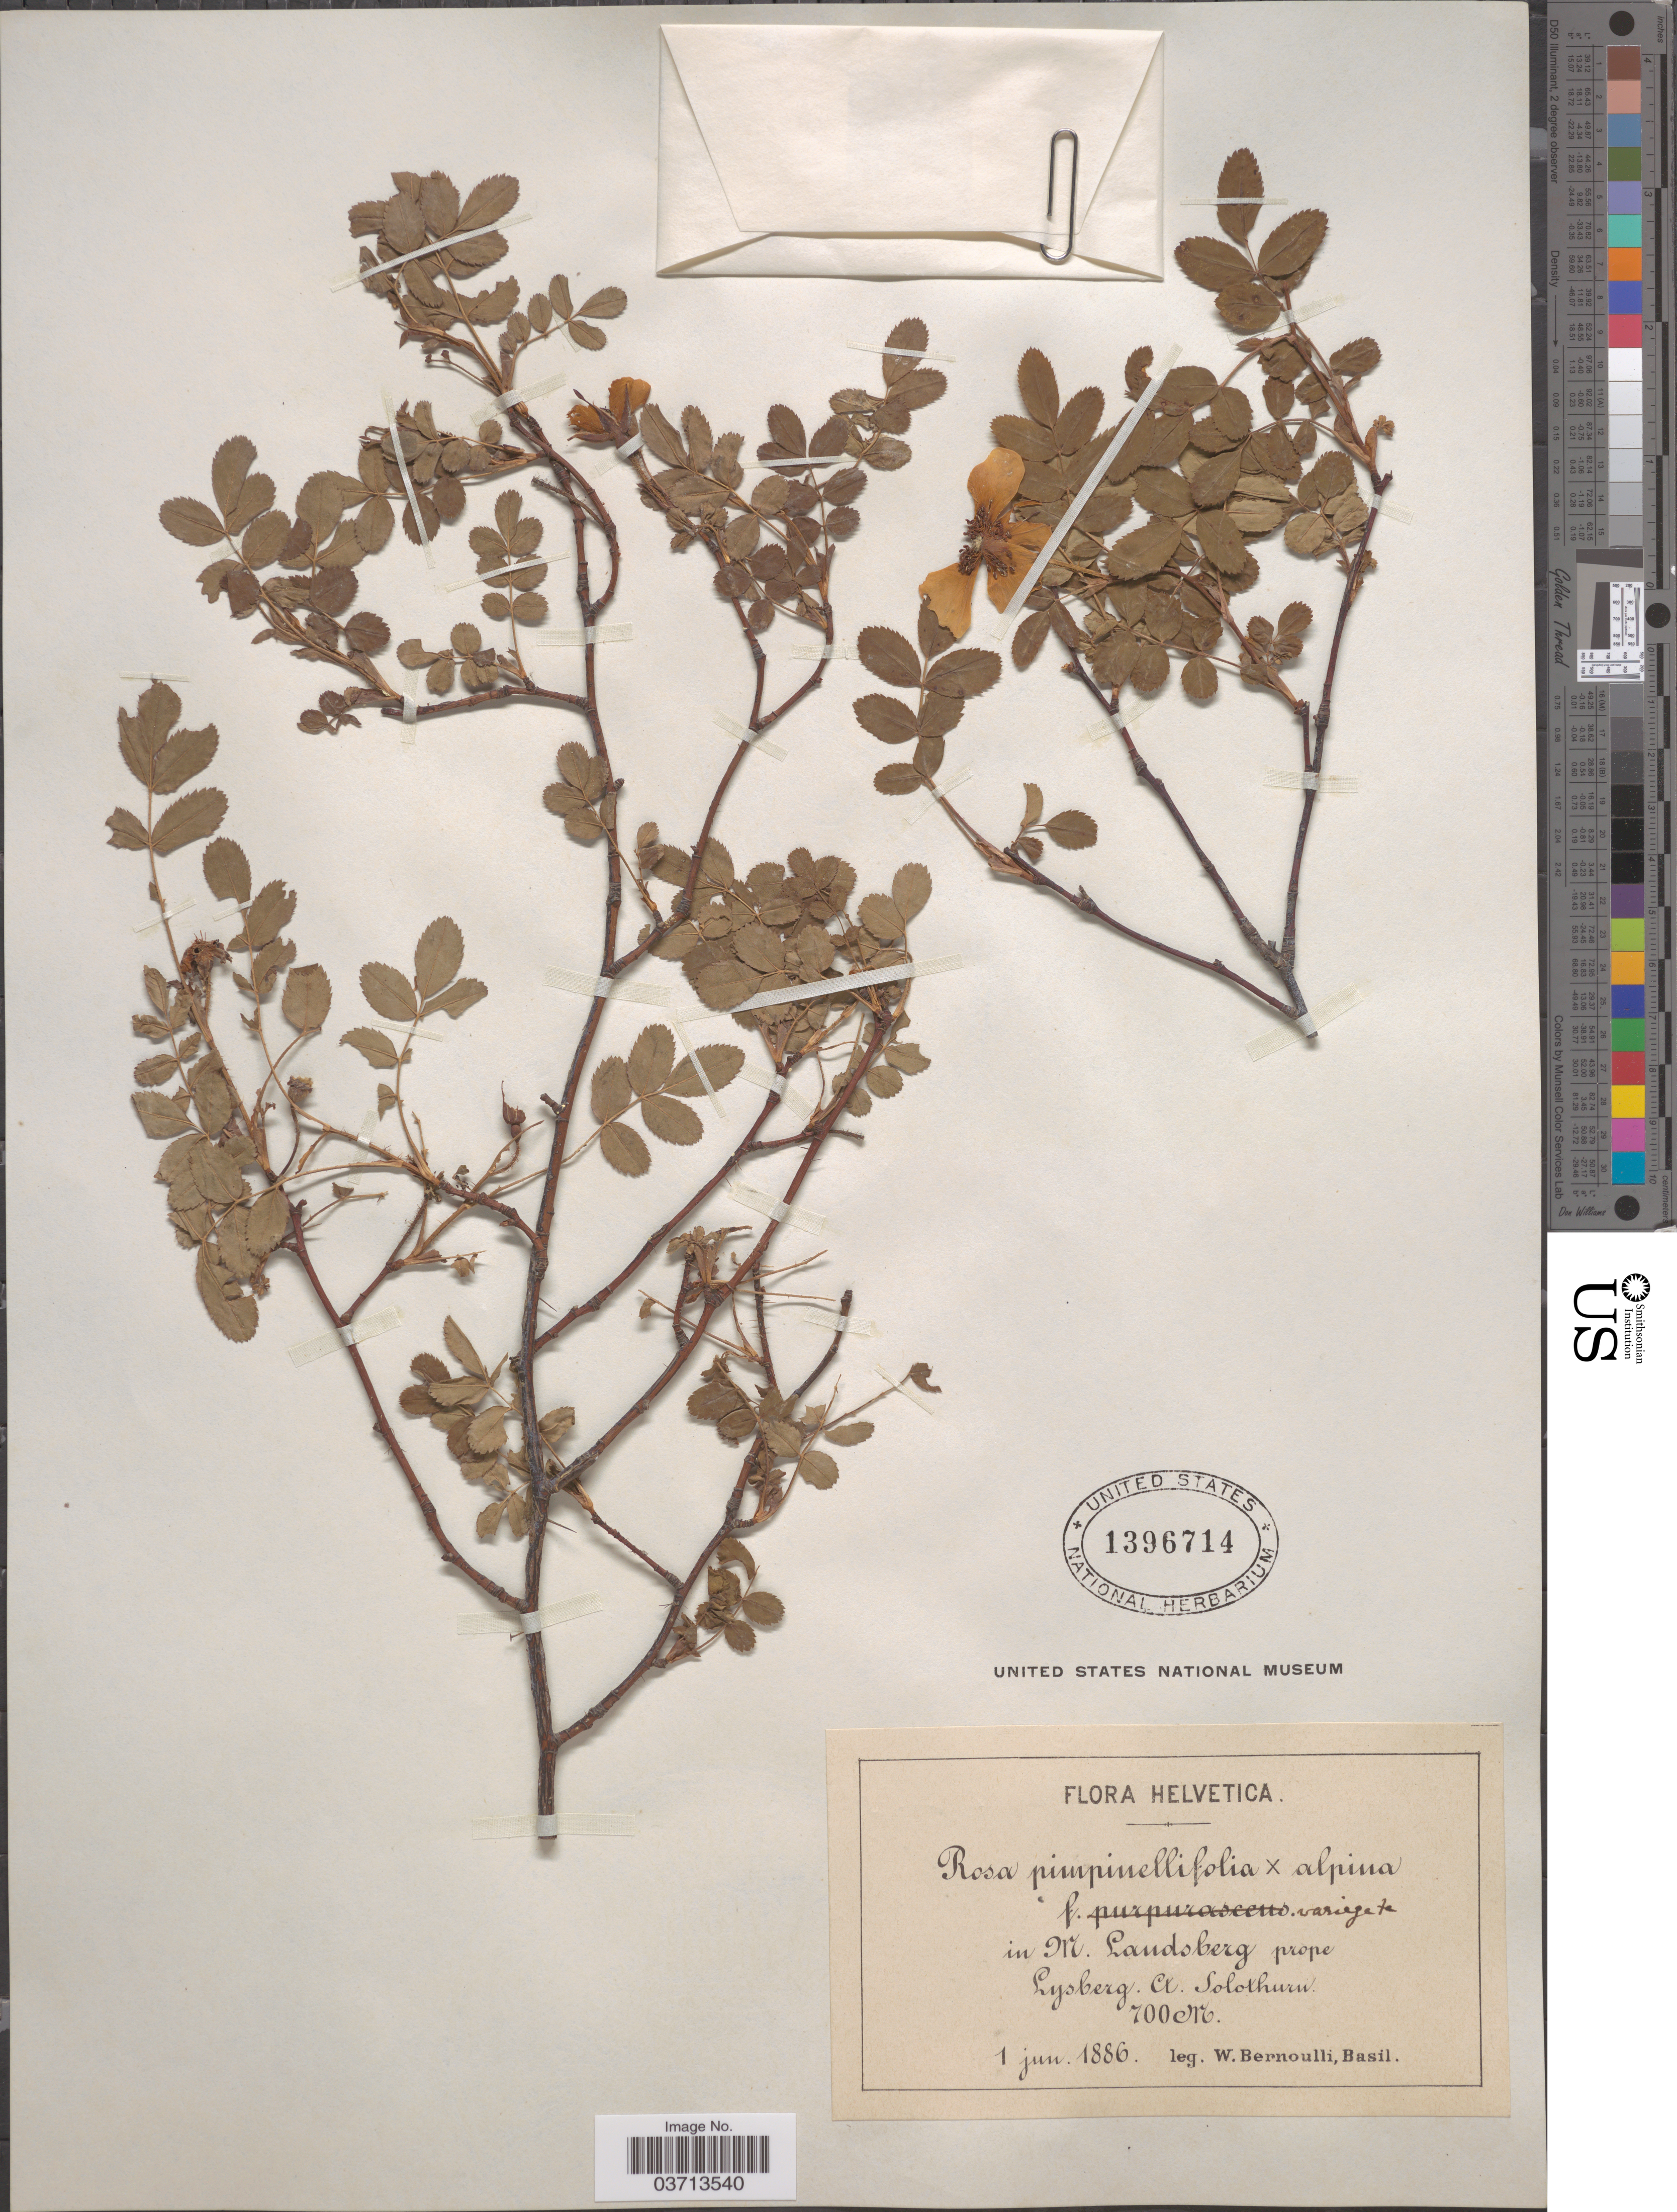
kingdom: Plantae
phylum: Tracheophyta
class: Magnoliopsida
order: Rosales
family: Rosaceae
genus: Rosa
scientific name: Rosa pimpinellifolia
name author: L.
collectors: W. Bernoulli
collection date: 1886-06-01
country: Switzerland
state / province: Solothurn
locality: Helvetica. in M. Landsberg prope Lysberg. Ct. Solothurn.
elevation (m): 700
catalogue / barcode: US 1396714